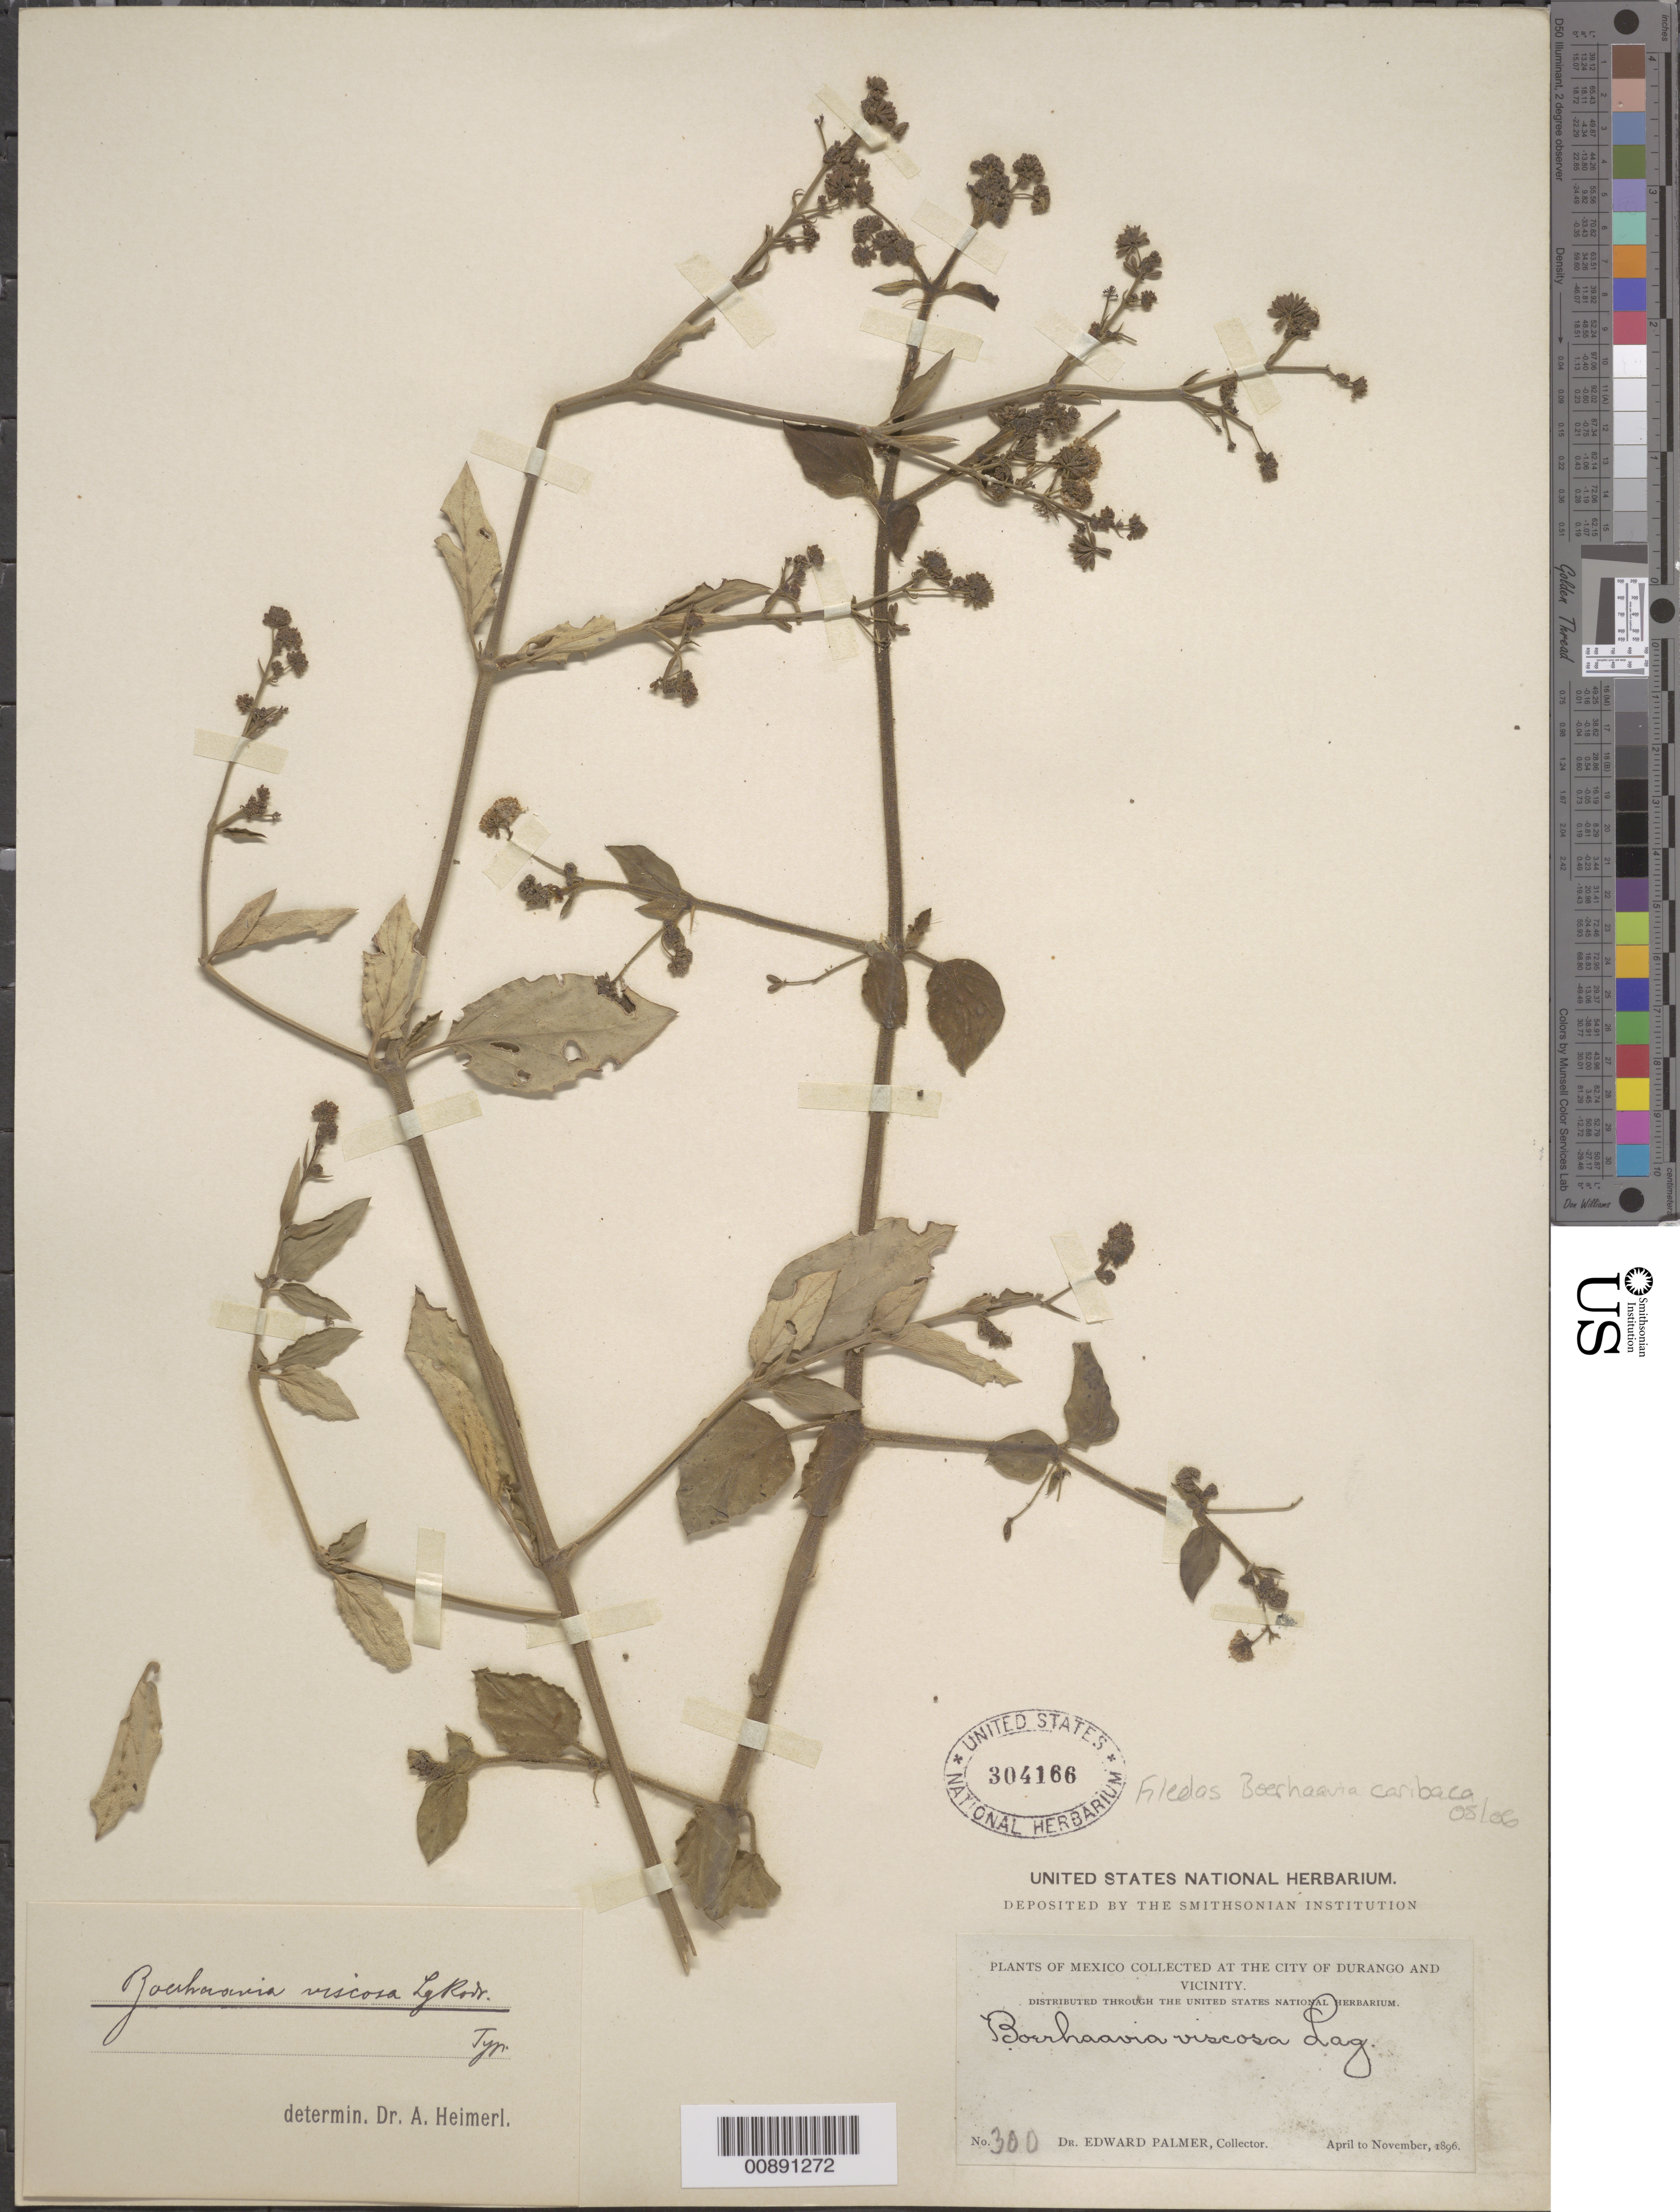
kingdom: Plantae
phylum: Tracheophyta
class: Magnoliopsida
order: Caryophyllales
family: Nyctaginaceae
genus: Boerhavia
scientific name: Boerhavia caribaea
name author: Jacq.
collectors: E. Palmer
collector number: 300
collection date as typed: Apr 1896 to -- Nov 1896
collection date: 1896-04/1896-11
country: Mexico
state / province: Durango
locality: City of Durango and vicinity.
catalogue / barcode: US 304166